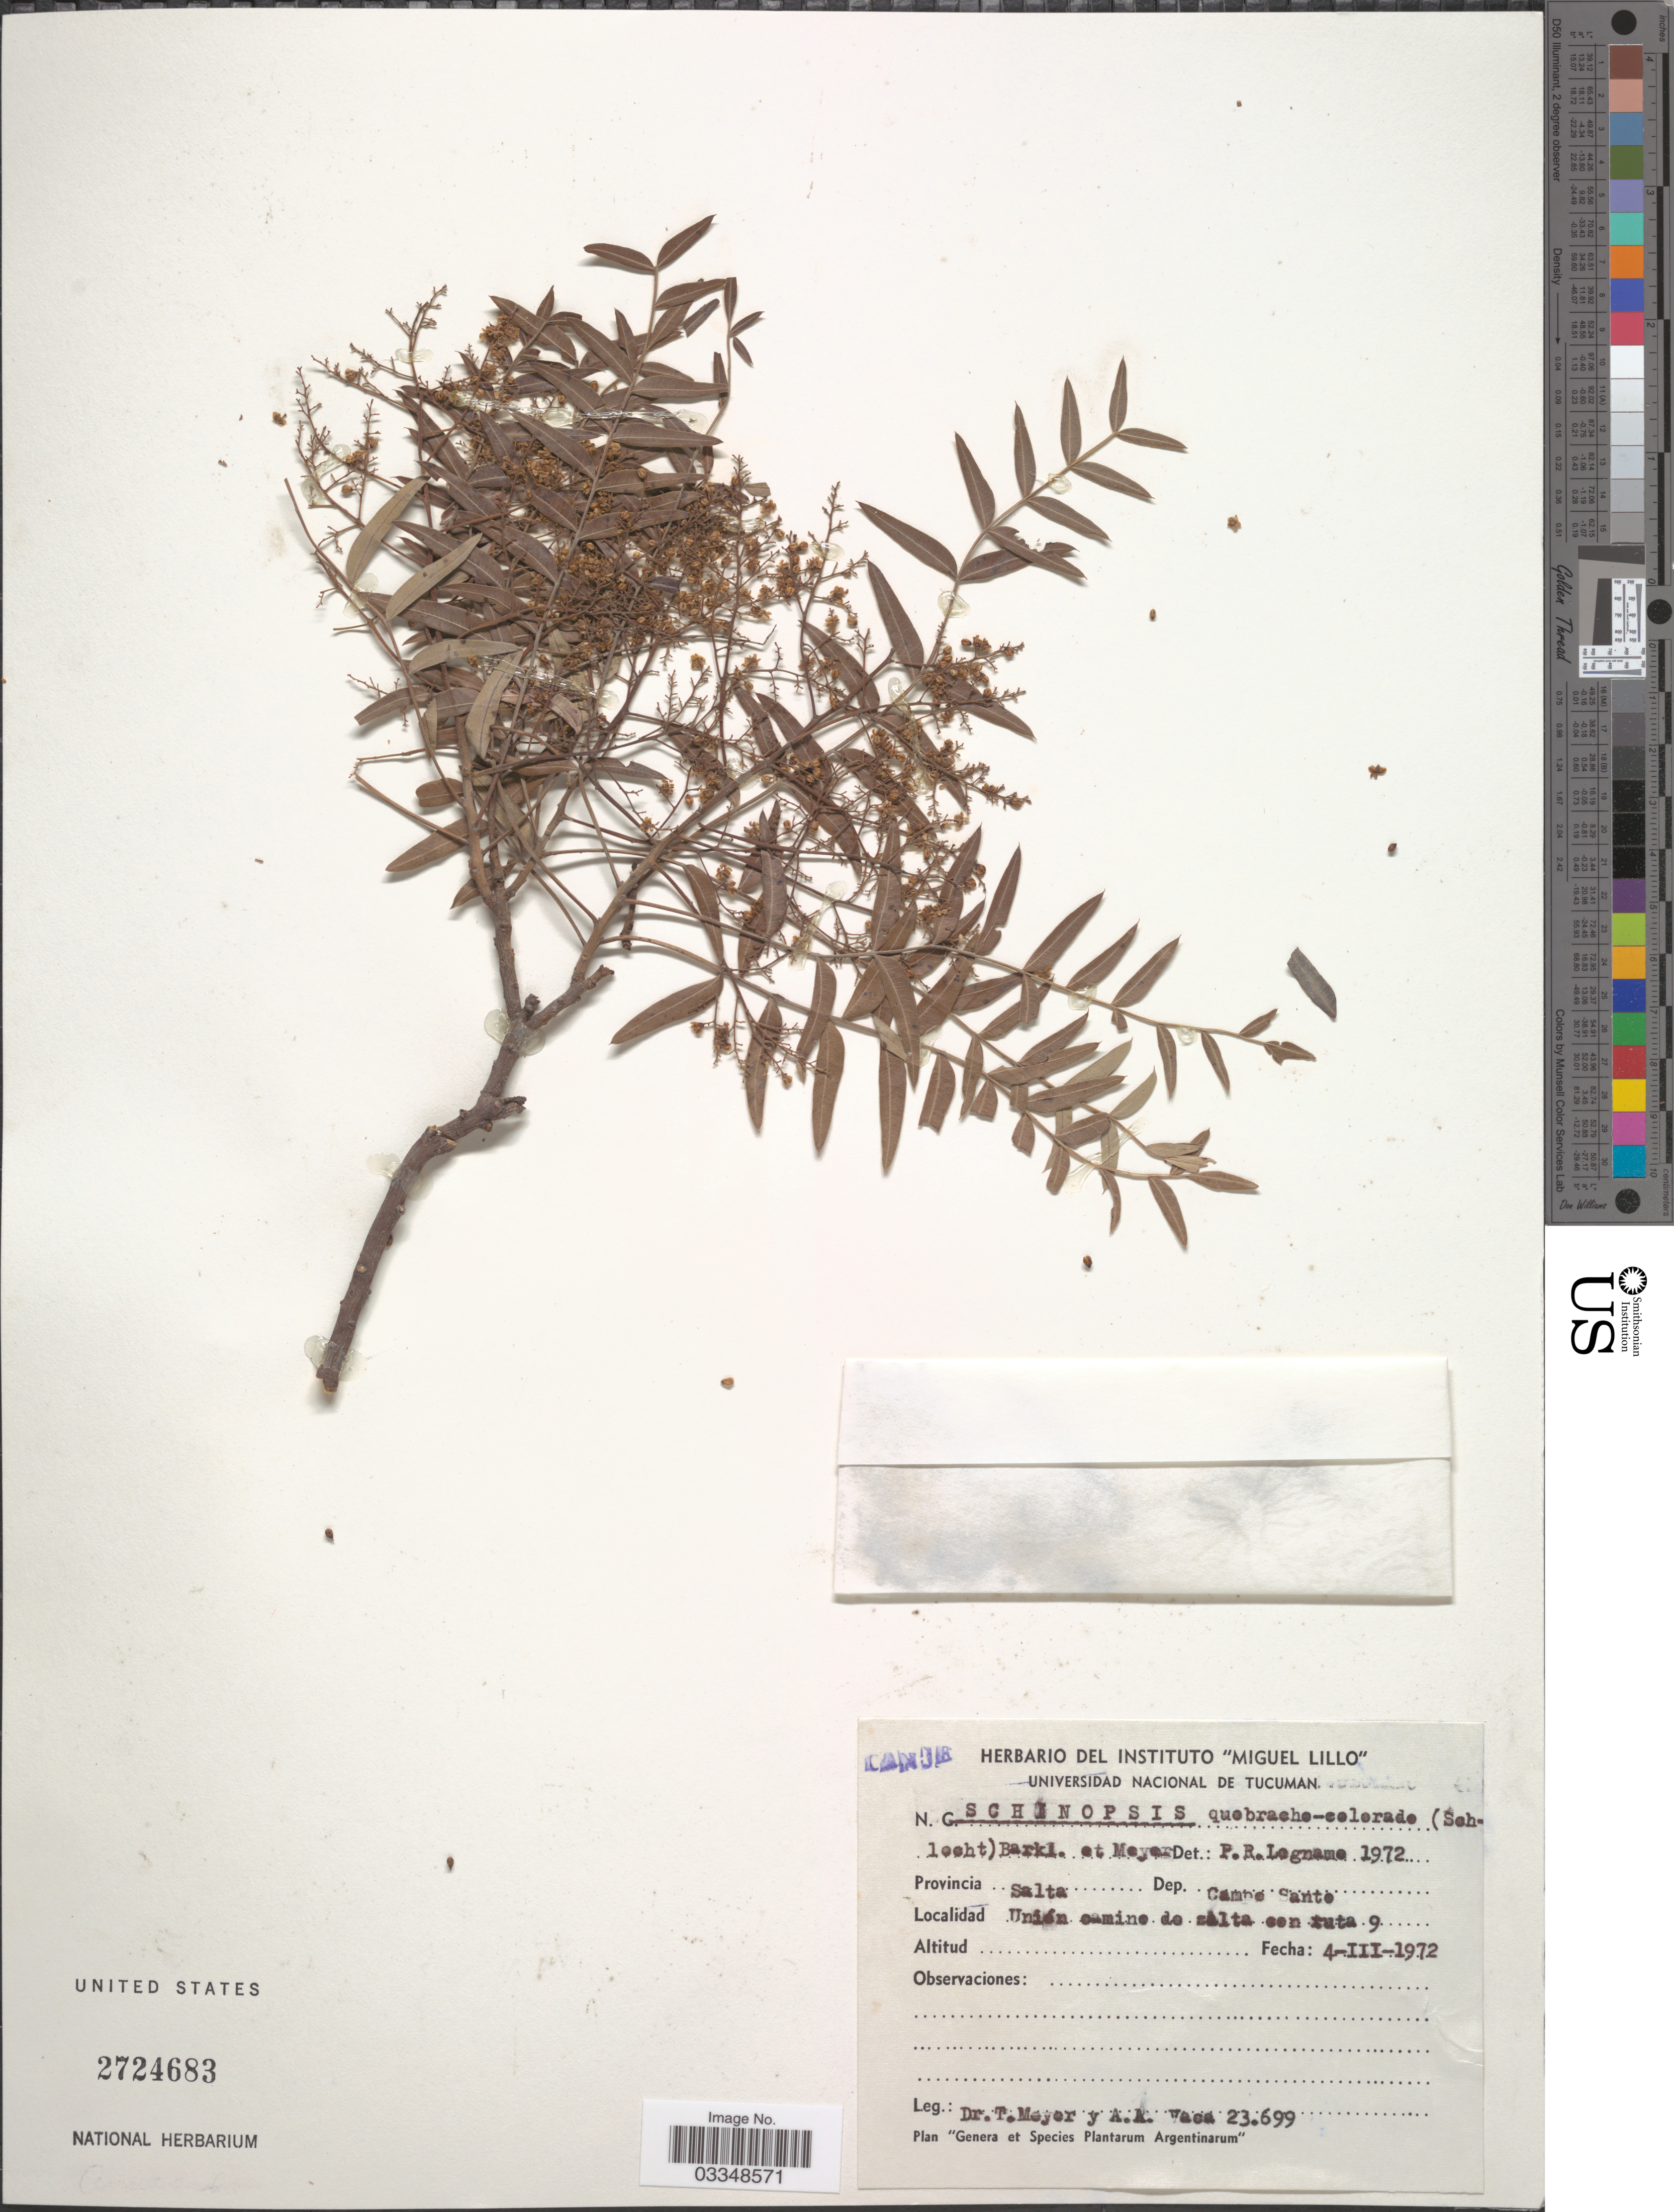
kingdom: Plantae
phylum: Tracheophyta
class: Magnoliopsida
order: Sapindales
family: Anacardiaceae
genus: Schinopsis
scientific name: Schinopsis quebracho-colorado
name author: F.A. Barkley & T. Mey.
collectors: T. Meyer & A. Vaca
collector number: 23699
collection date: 1972-03-04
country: Argentina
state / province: Salta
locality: Dep. Campo Santo. Unión camino de salta con ruta 9.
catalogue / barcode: US 2724683